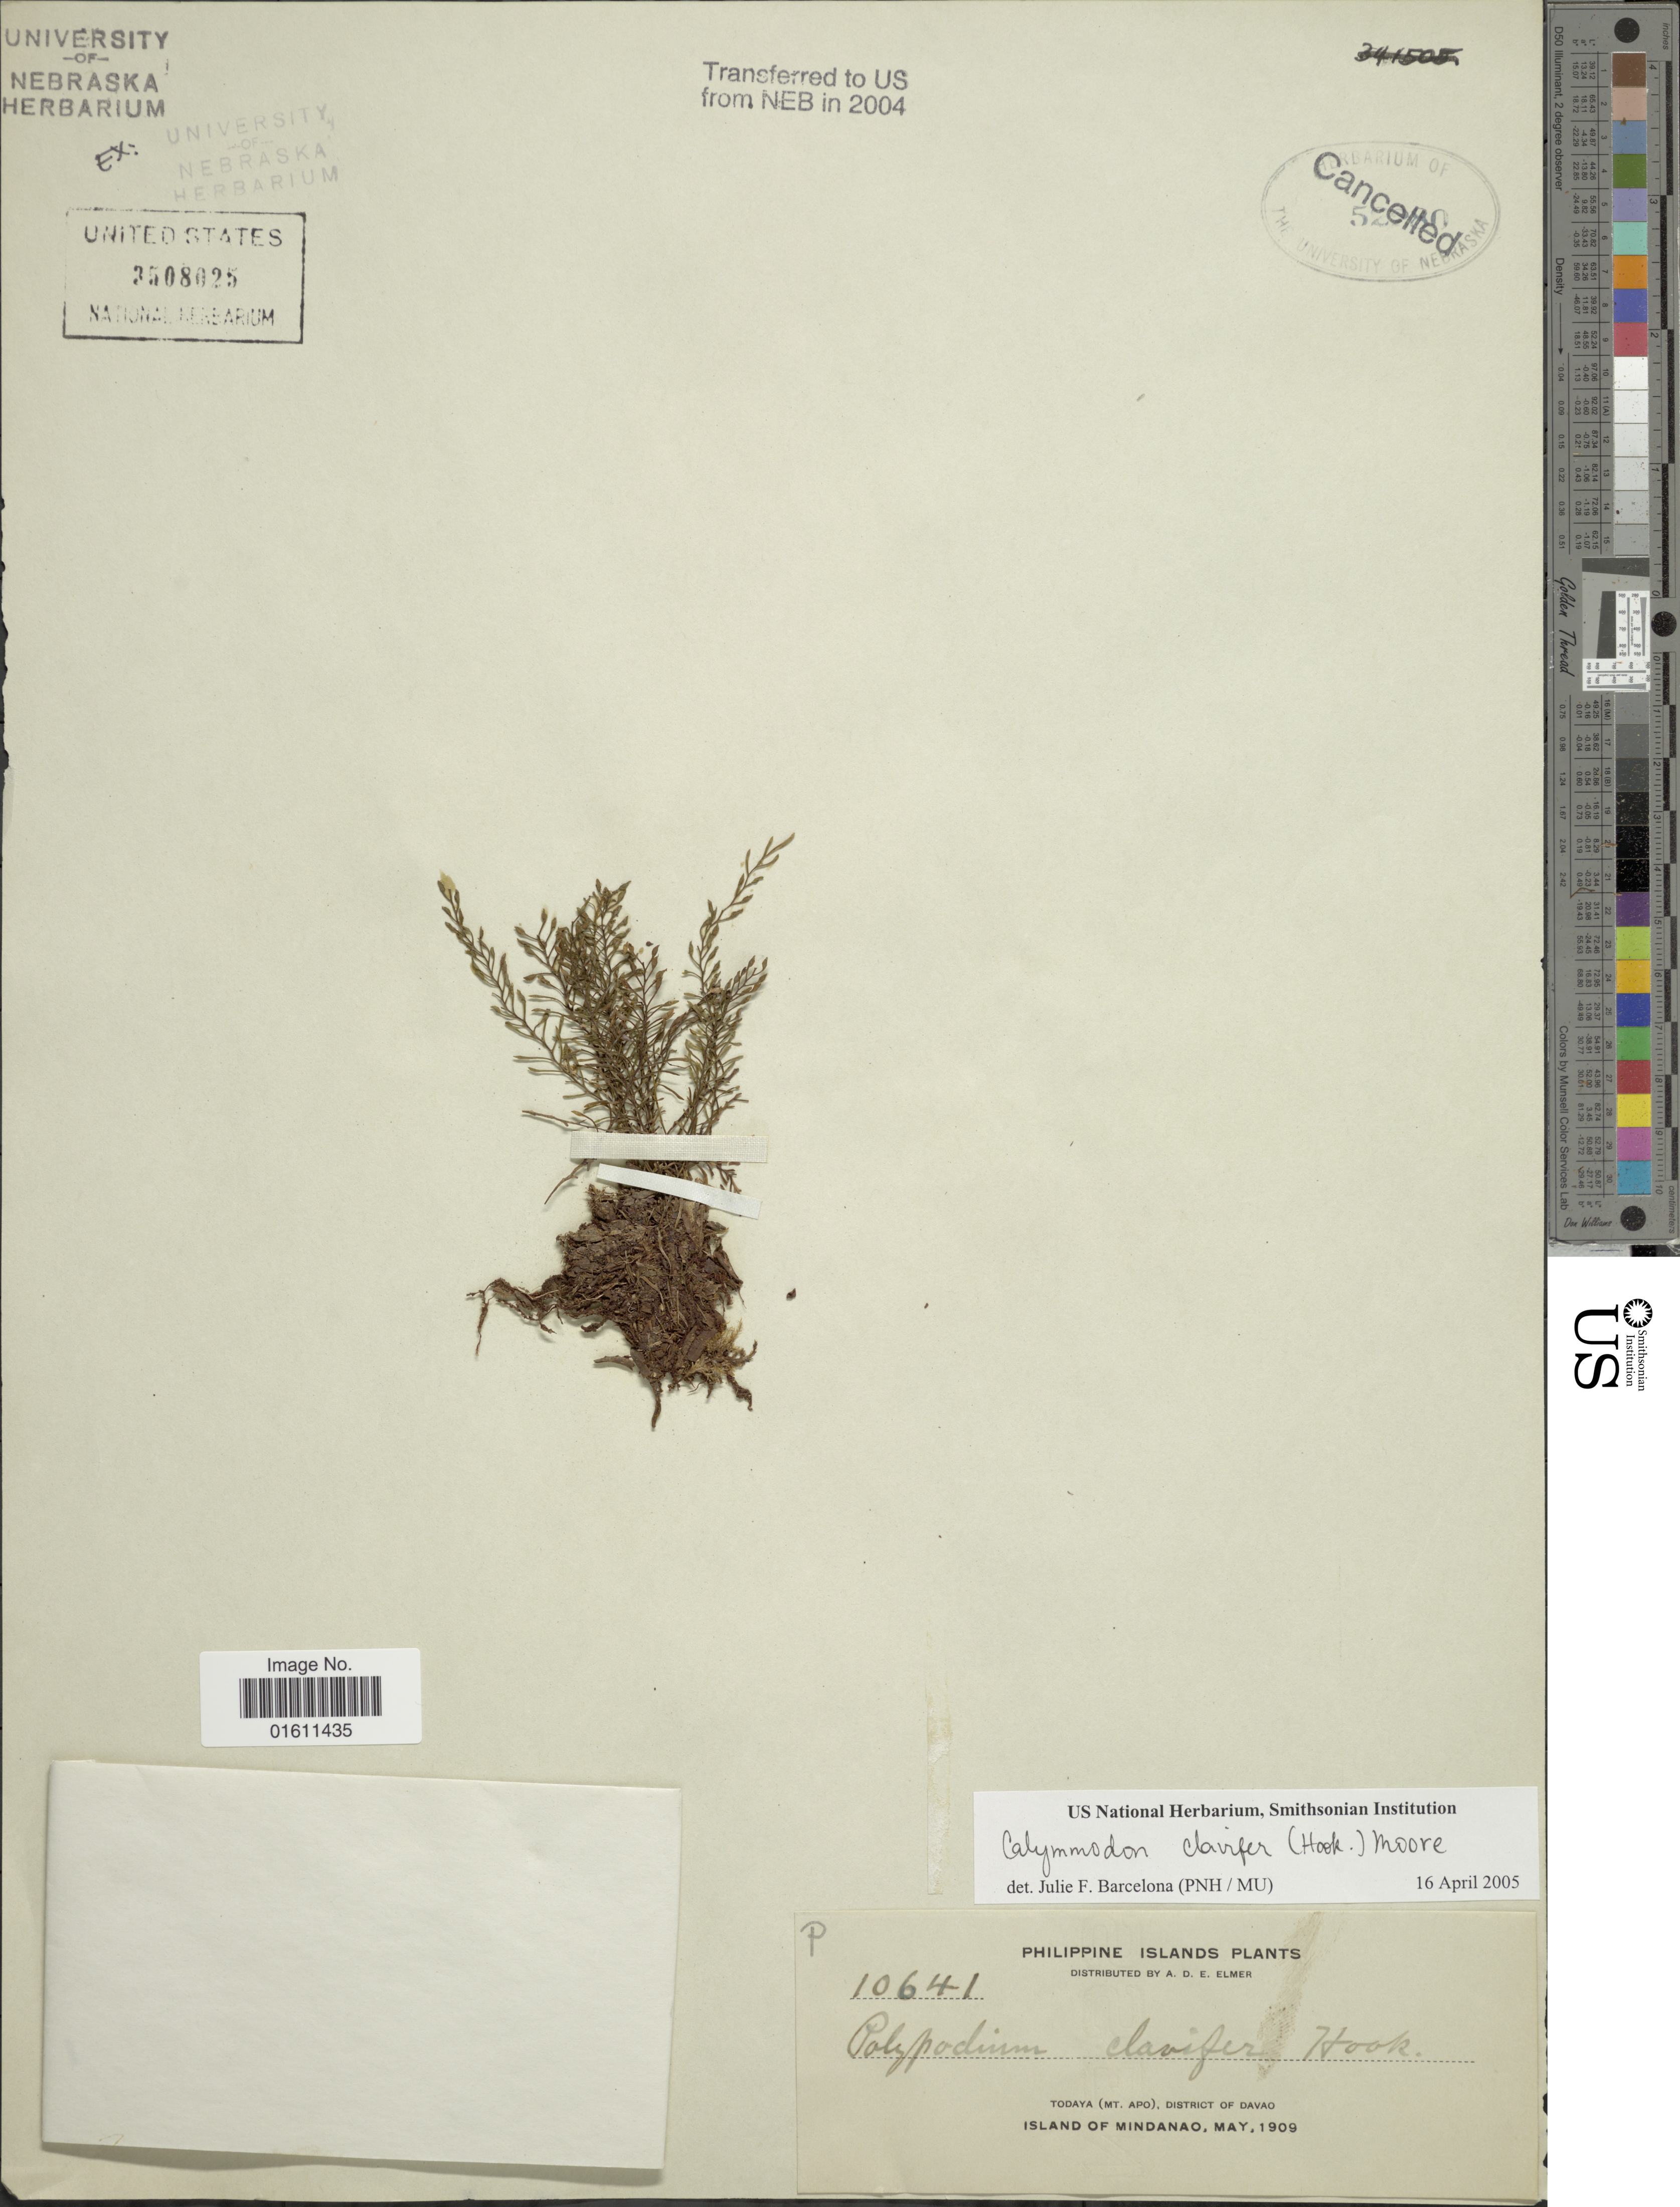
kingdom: Plantae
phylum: Tracheophyta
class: Polypodiopsida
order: Polypodiales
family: Polypodiaceae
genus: Calymmodon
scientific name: Calymmodon clavifer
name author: (Hook.) T. Moore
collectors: A. D. E. Elmer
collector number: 10641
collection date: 1909-05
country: Philippines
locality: Philippine Islands, Todaya (Mt. Apo), District of Davo, Island of Mindanao.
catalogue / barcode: US 3508025